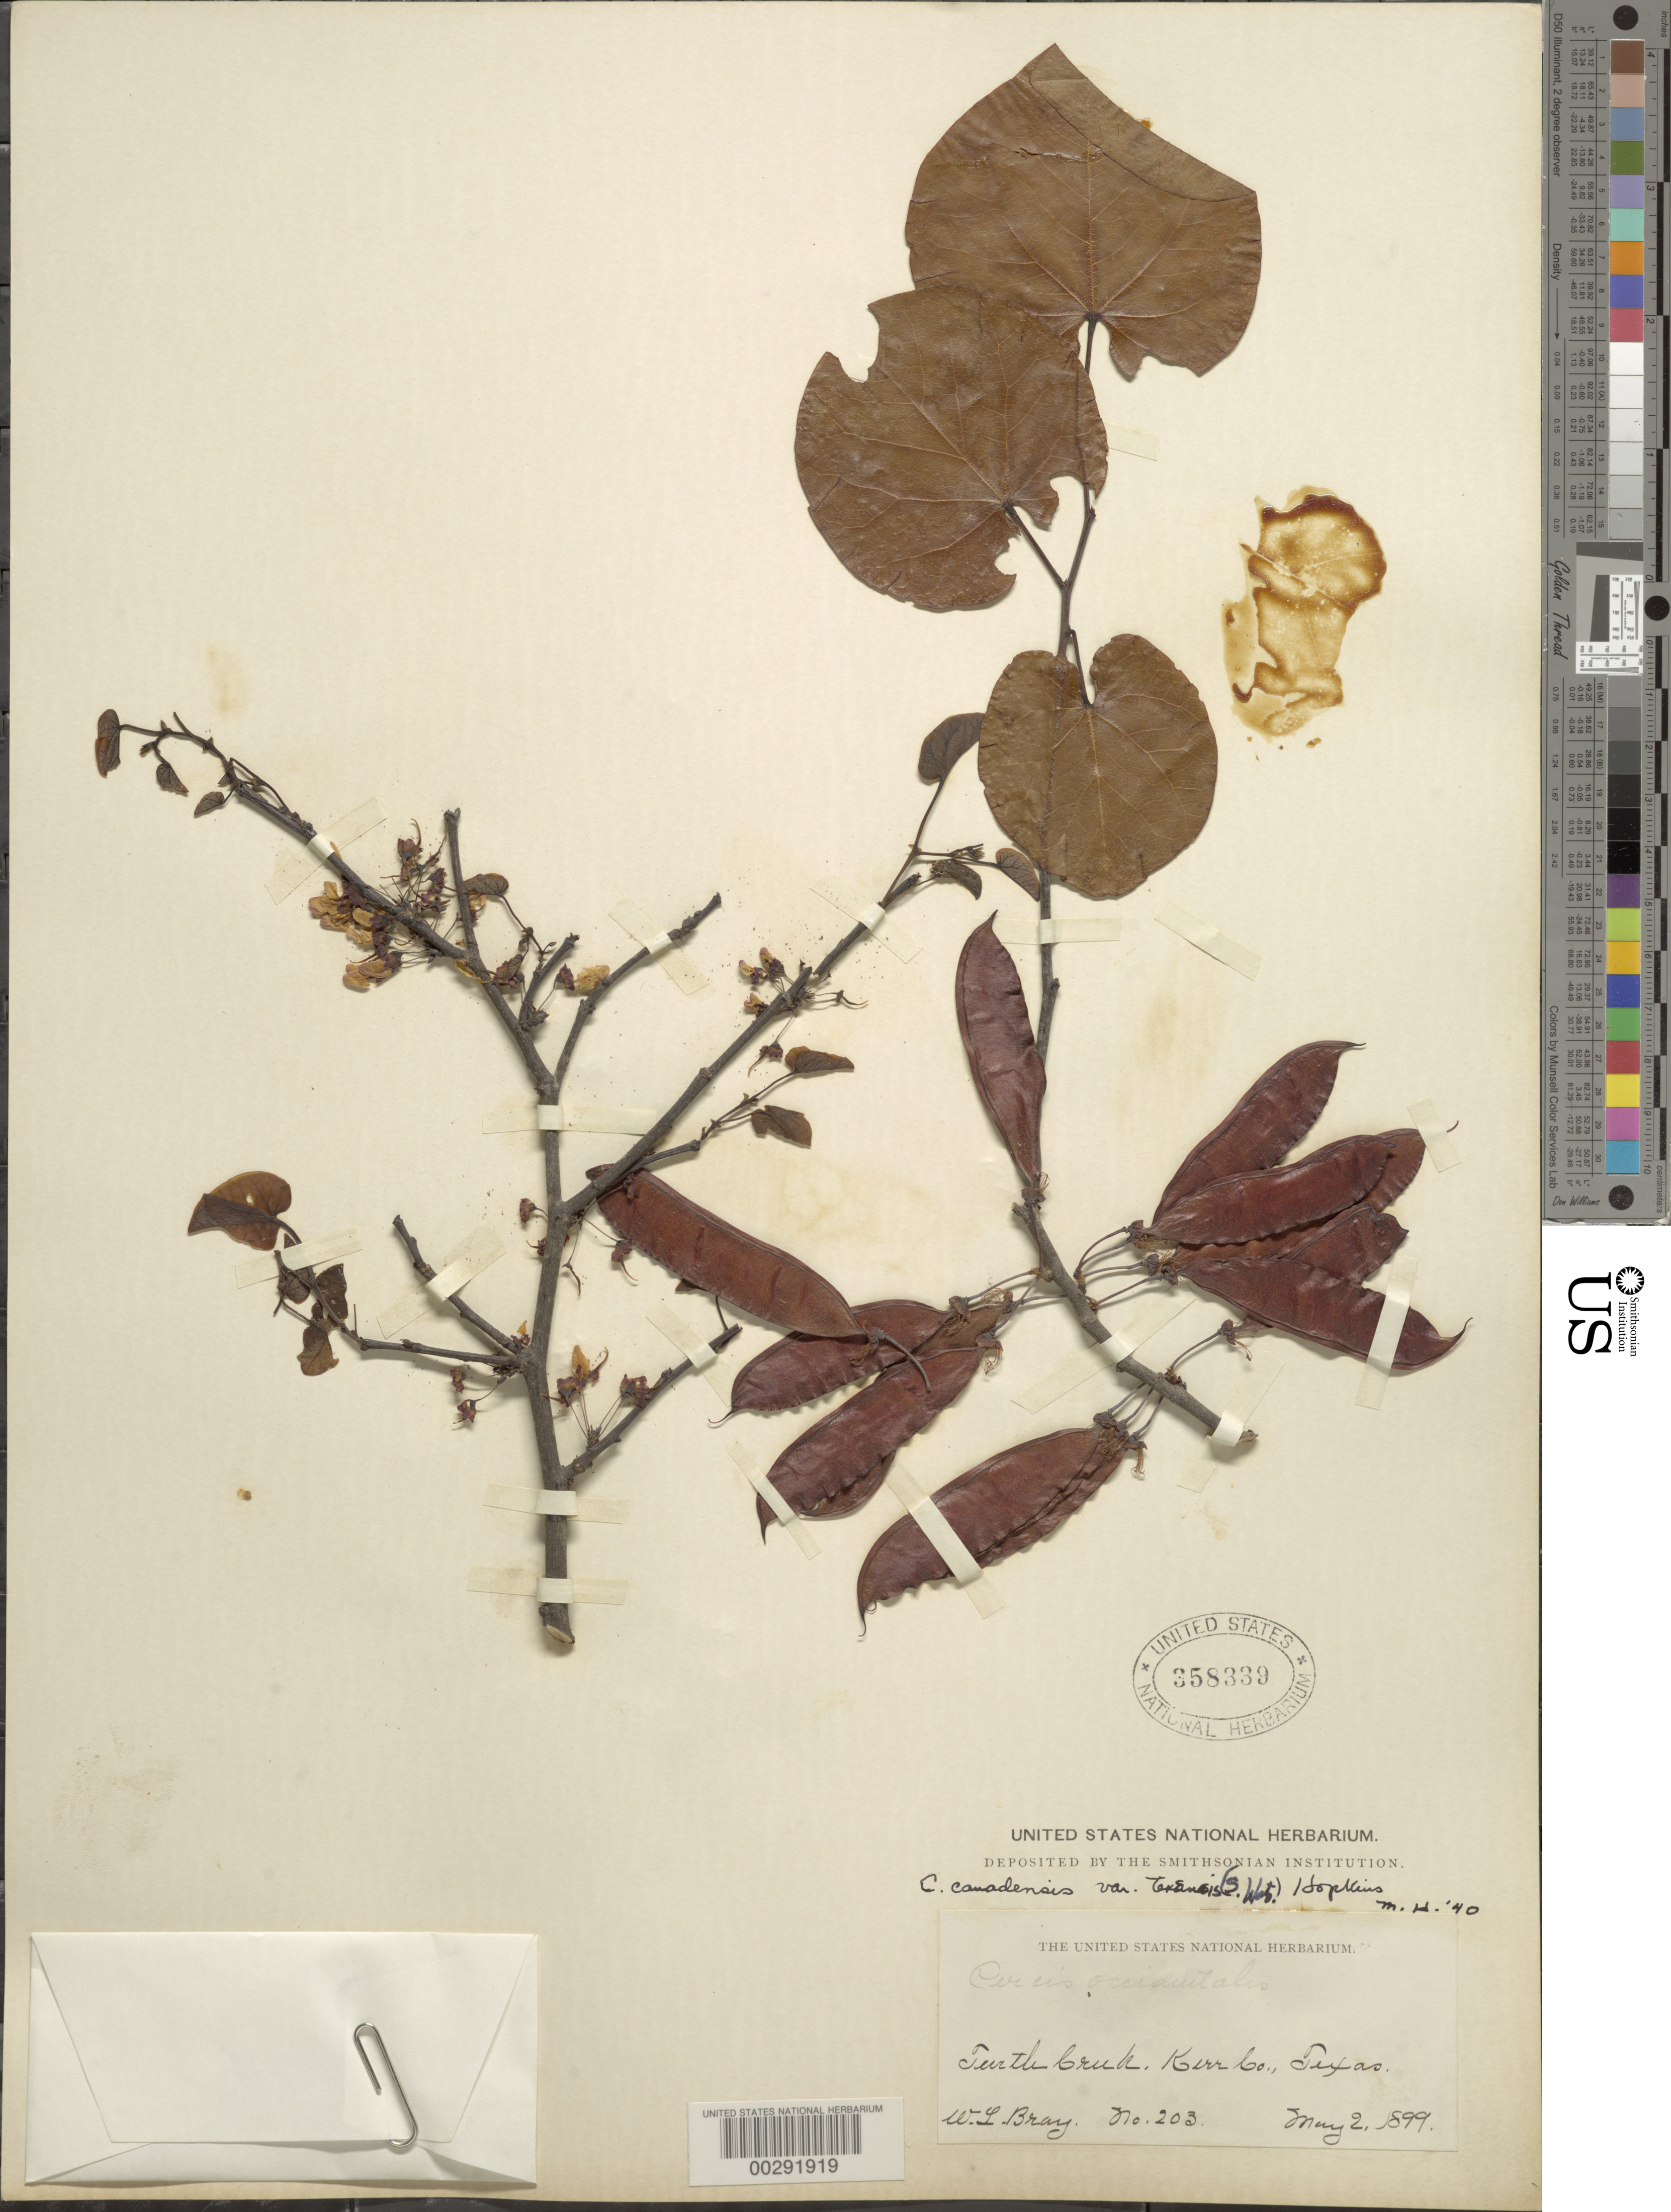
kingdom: Plantae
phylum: Tracheophyta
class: Magnoliopsida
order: Fabales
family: Fabaceae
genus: Cercis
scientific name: Cercis reniformis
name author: A. Gray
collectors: W. L. Bray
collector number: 203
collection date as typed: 02 May 1899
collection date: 1899-05-02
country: United States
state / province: Texas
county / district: Kerr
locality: Turtle creek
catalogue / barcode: US 358339